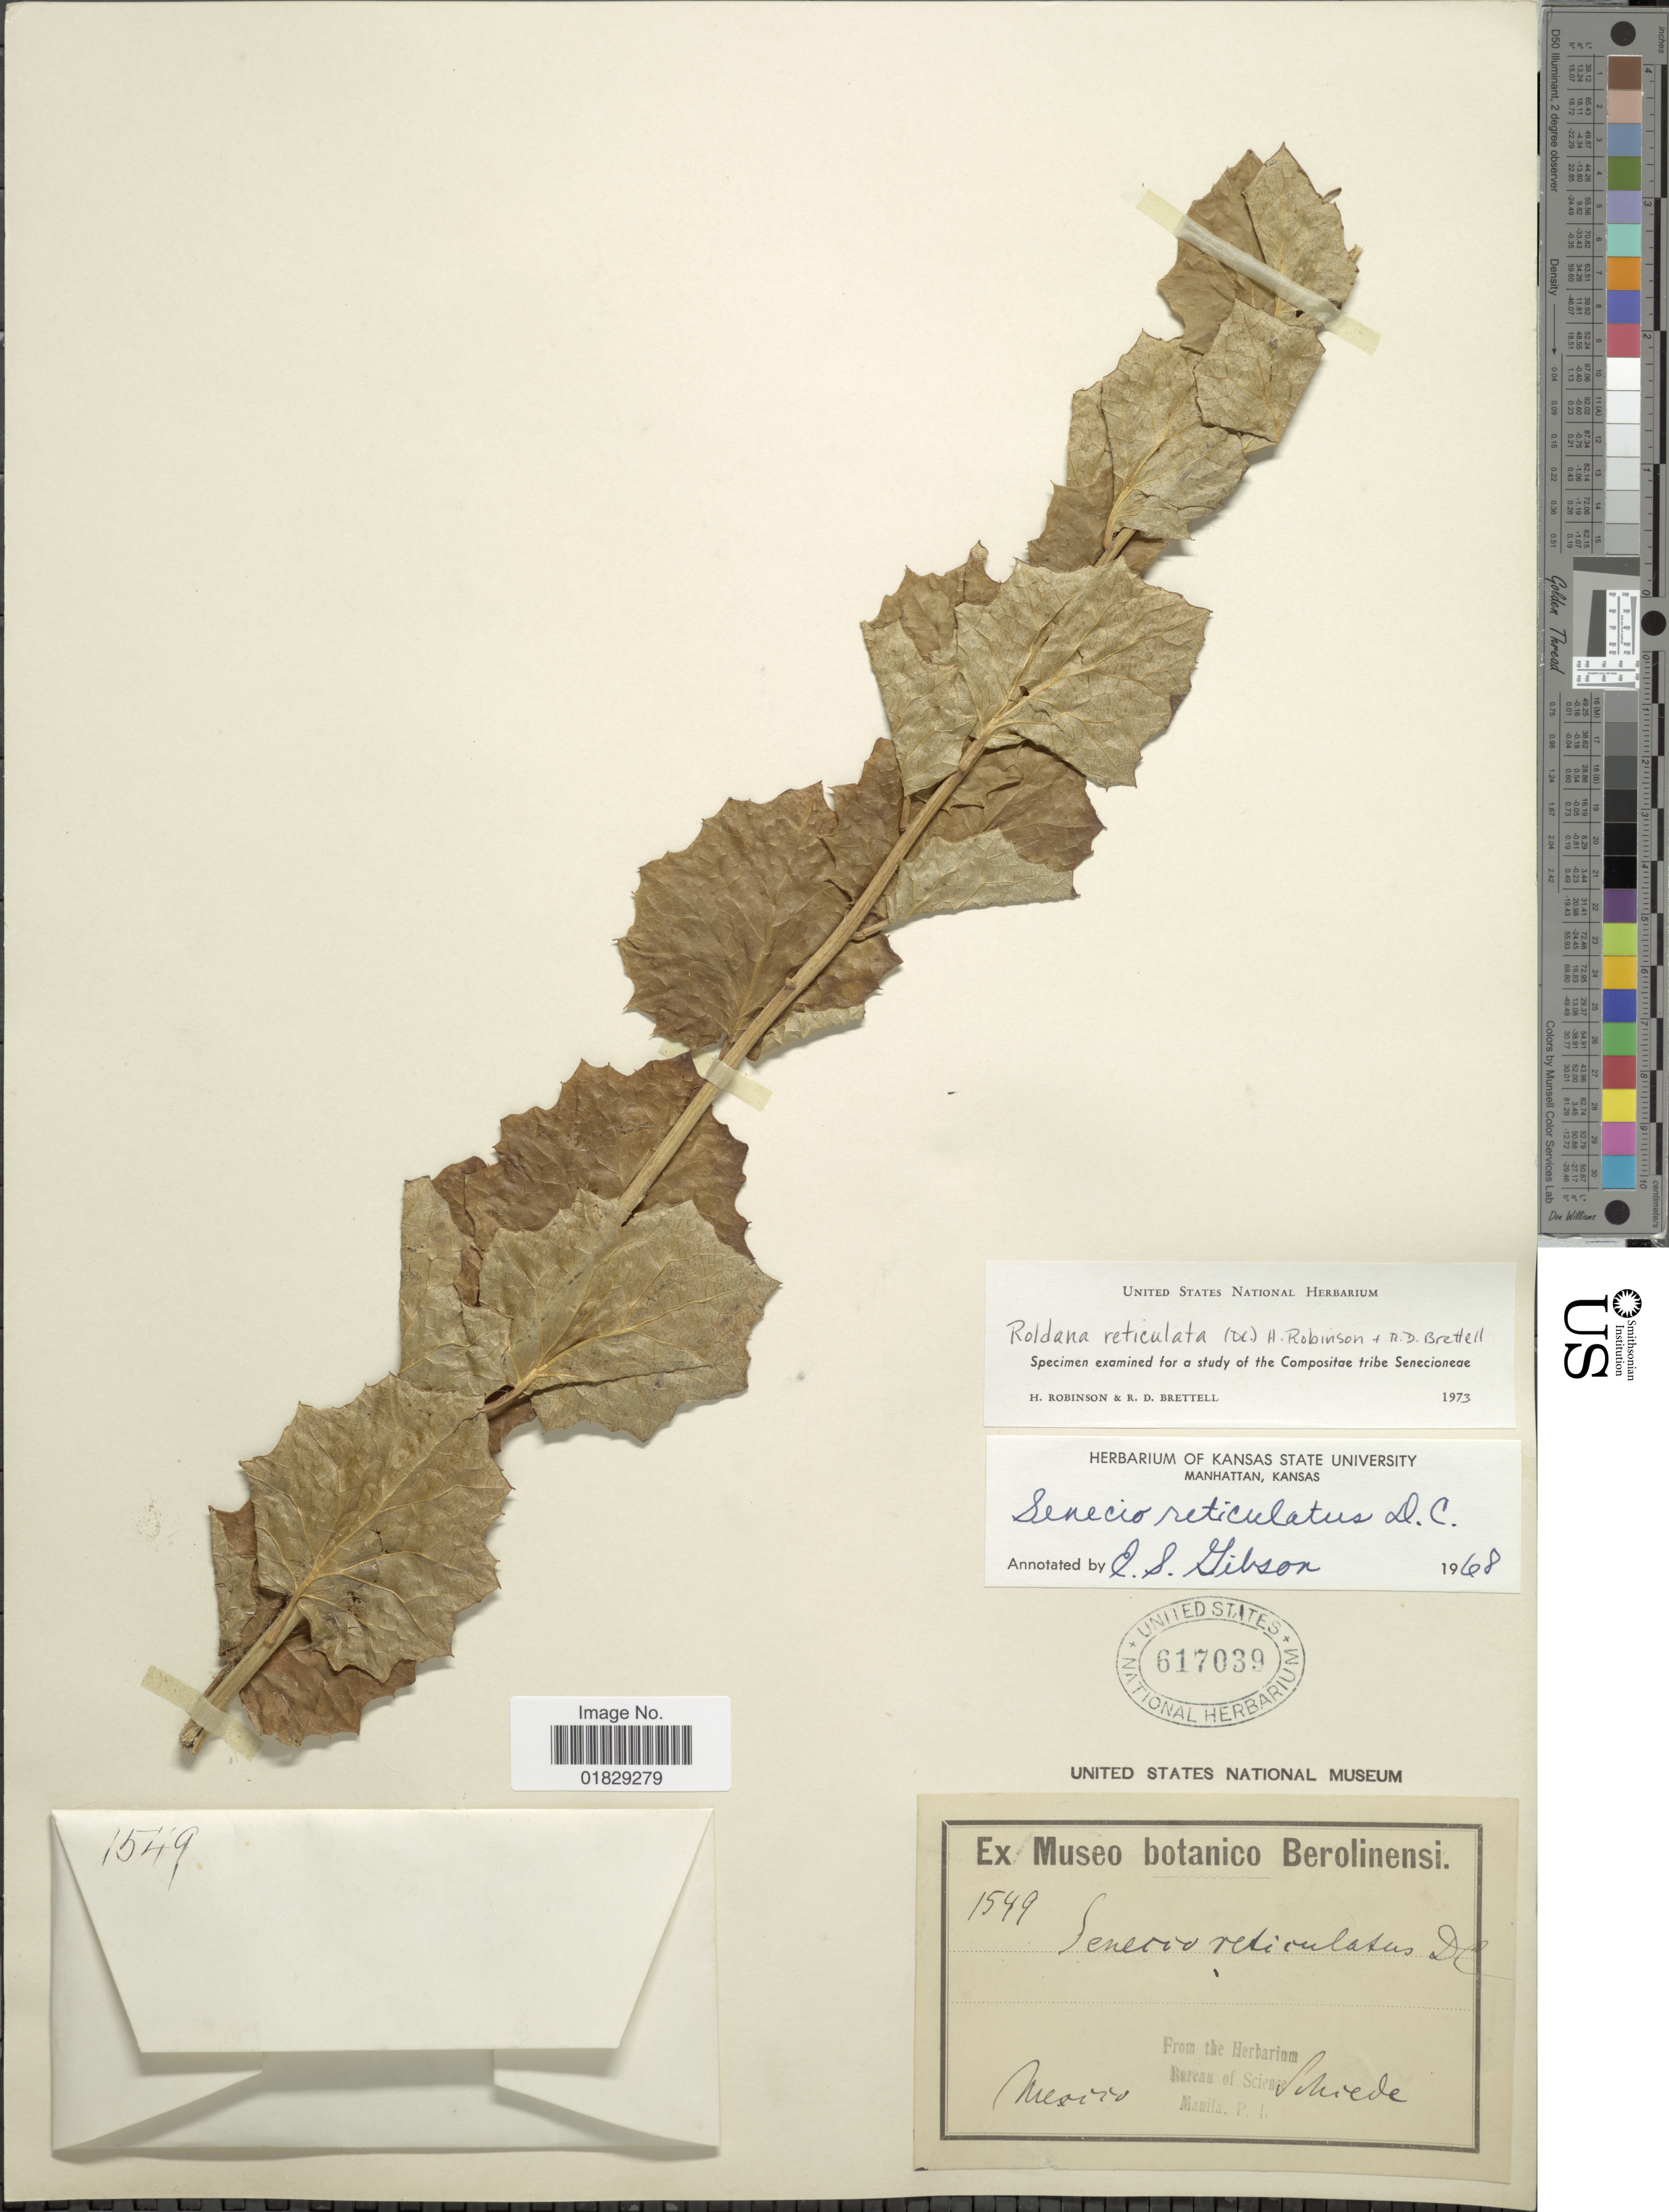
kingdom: Plantae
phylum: Tracheophyta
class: Magnoliopsida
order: Asterales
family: Asteraceae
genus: Roldana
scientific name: Roldana reticulata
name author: (DC.) H. Rob. & Brettell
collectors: Schiede, --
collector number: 1549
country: Mexico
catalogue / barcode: US 617039